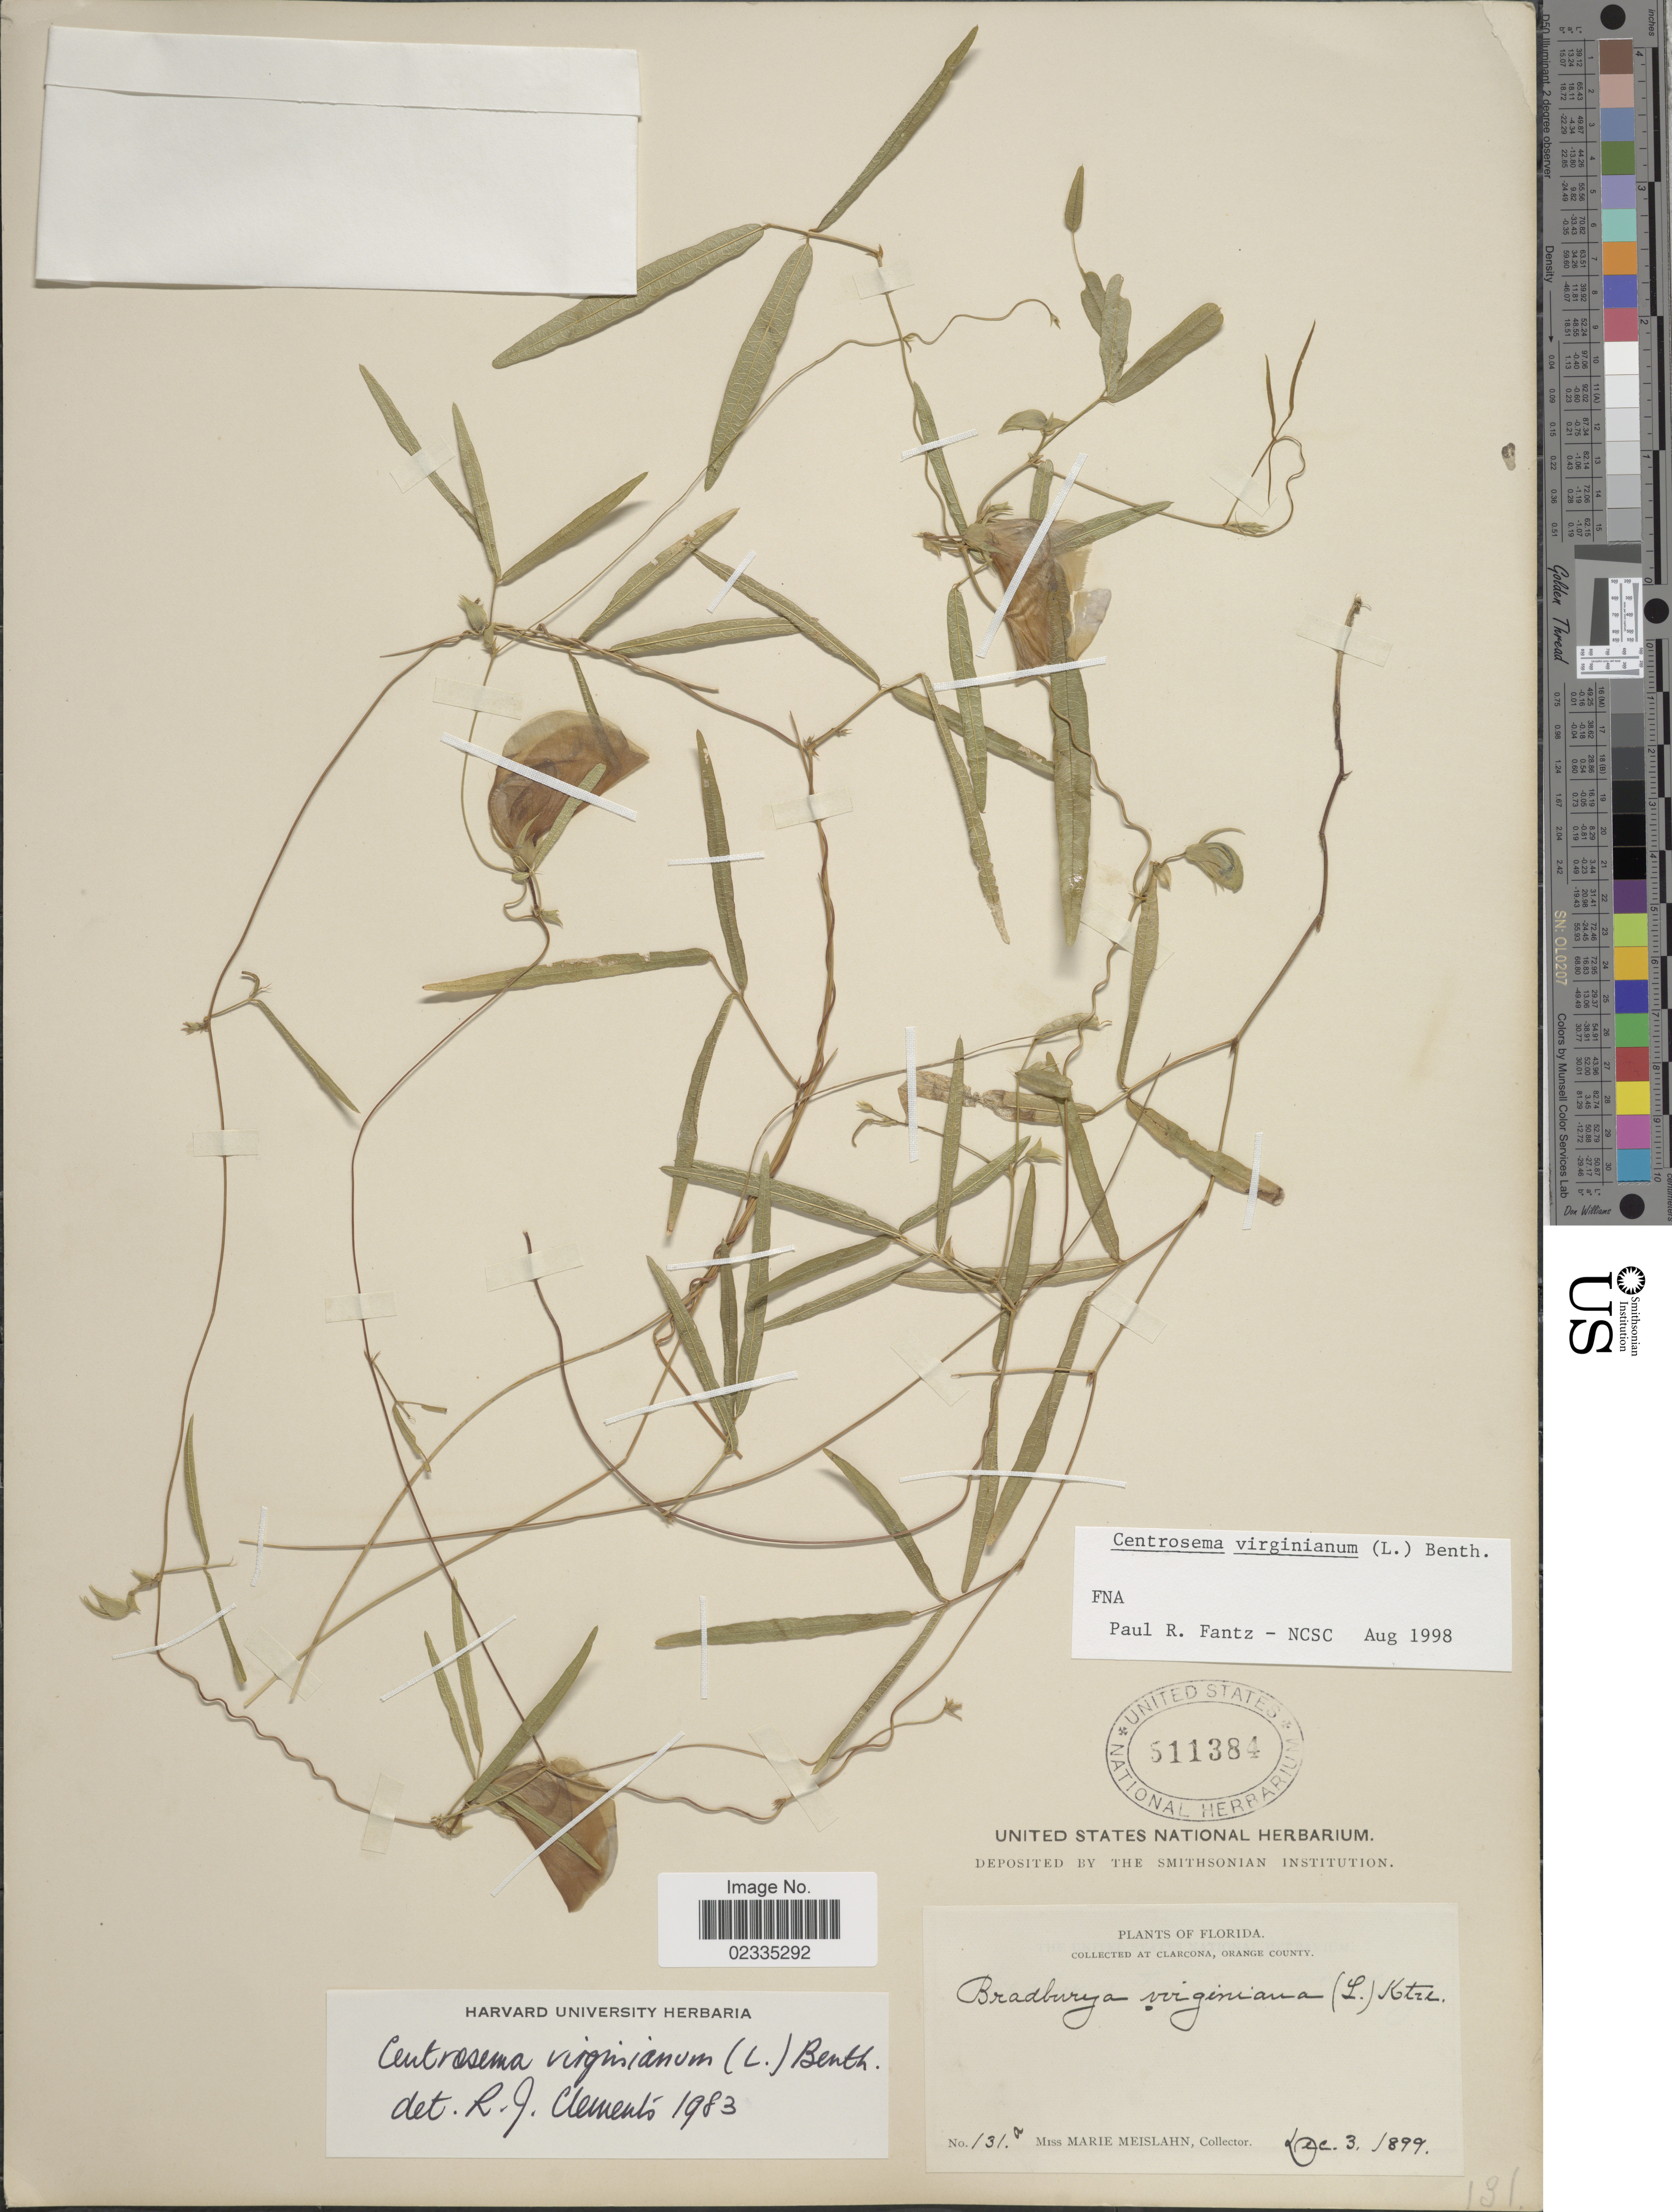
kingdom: Plantae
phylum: Tracheophyta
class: Magnoliopsida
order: Fabales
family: Fabaceae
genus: Centrosema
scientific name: Centrosema virginianum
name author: (L.) Benth.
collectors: M. Meislahn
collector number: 131A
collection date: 1899-12-03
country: United States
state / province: Florida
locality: Clarcona, Orange County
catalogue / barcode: US 511384